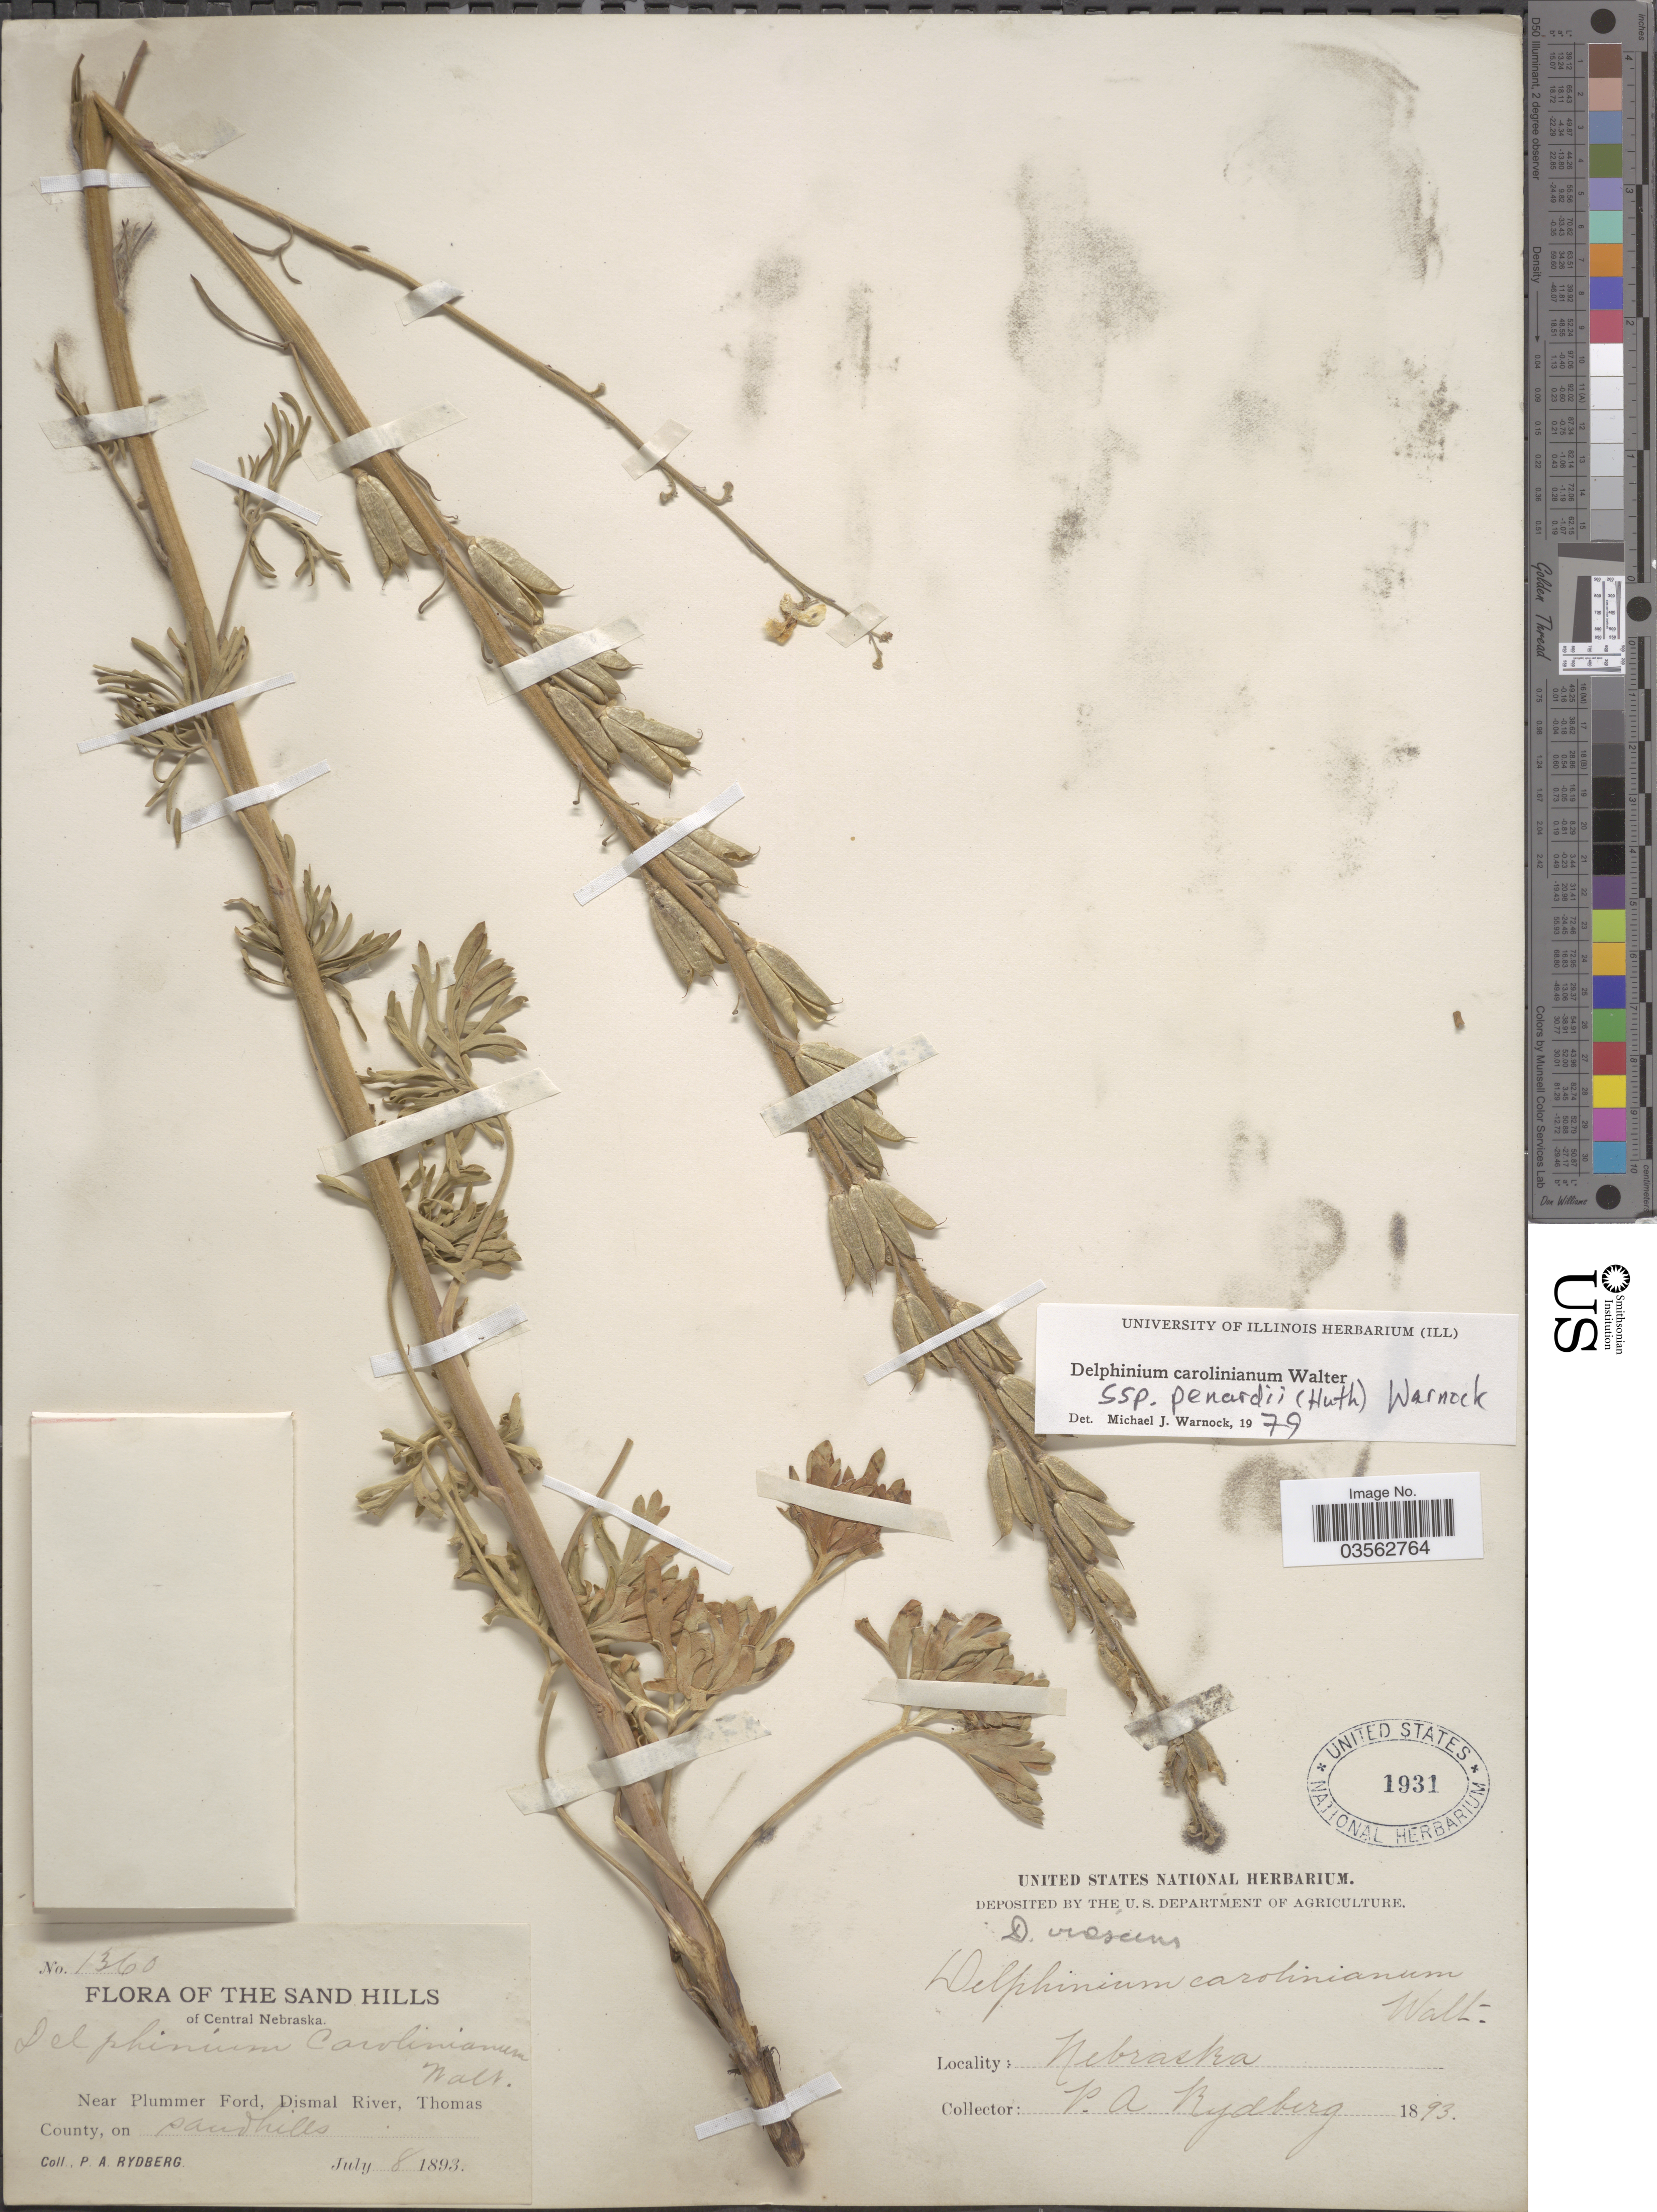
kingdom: Plantae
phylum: Tracheophyta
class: Magnoliopsida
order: Ranunculales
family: Ranunculaceae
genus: Delphinium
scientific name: Delphinium carolinianum subsp. penardii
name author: (Huth) M.J. Warnock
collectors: P. A. Rydberg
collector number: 1360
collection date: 1893-07-08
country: United States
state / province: Nebraska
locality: The Sand Hills of Central Nebraska. Near Plummer Ford, Dismal River, Thomas County.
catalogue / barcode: US 1931